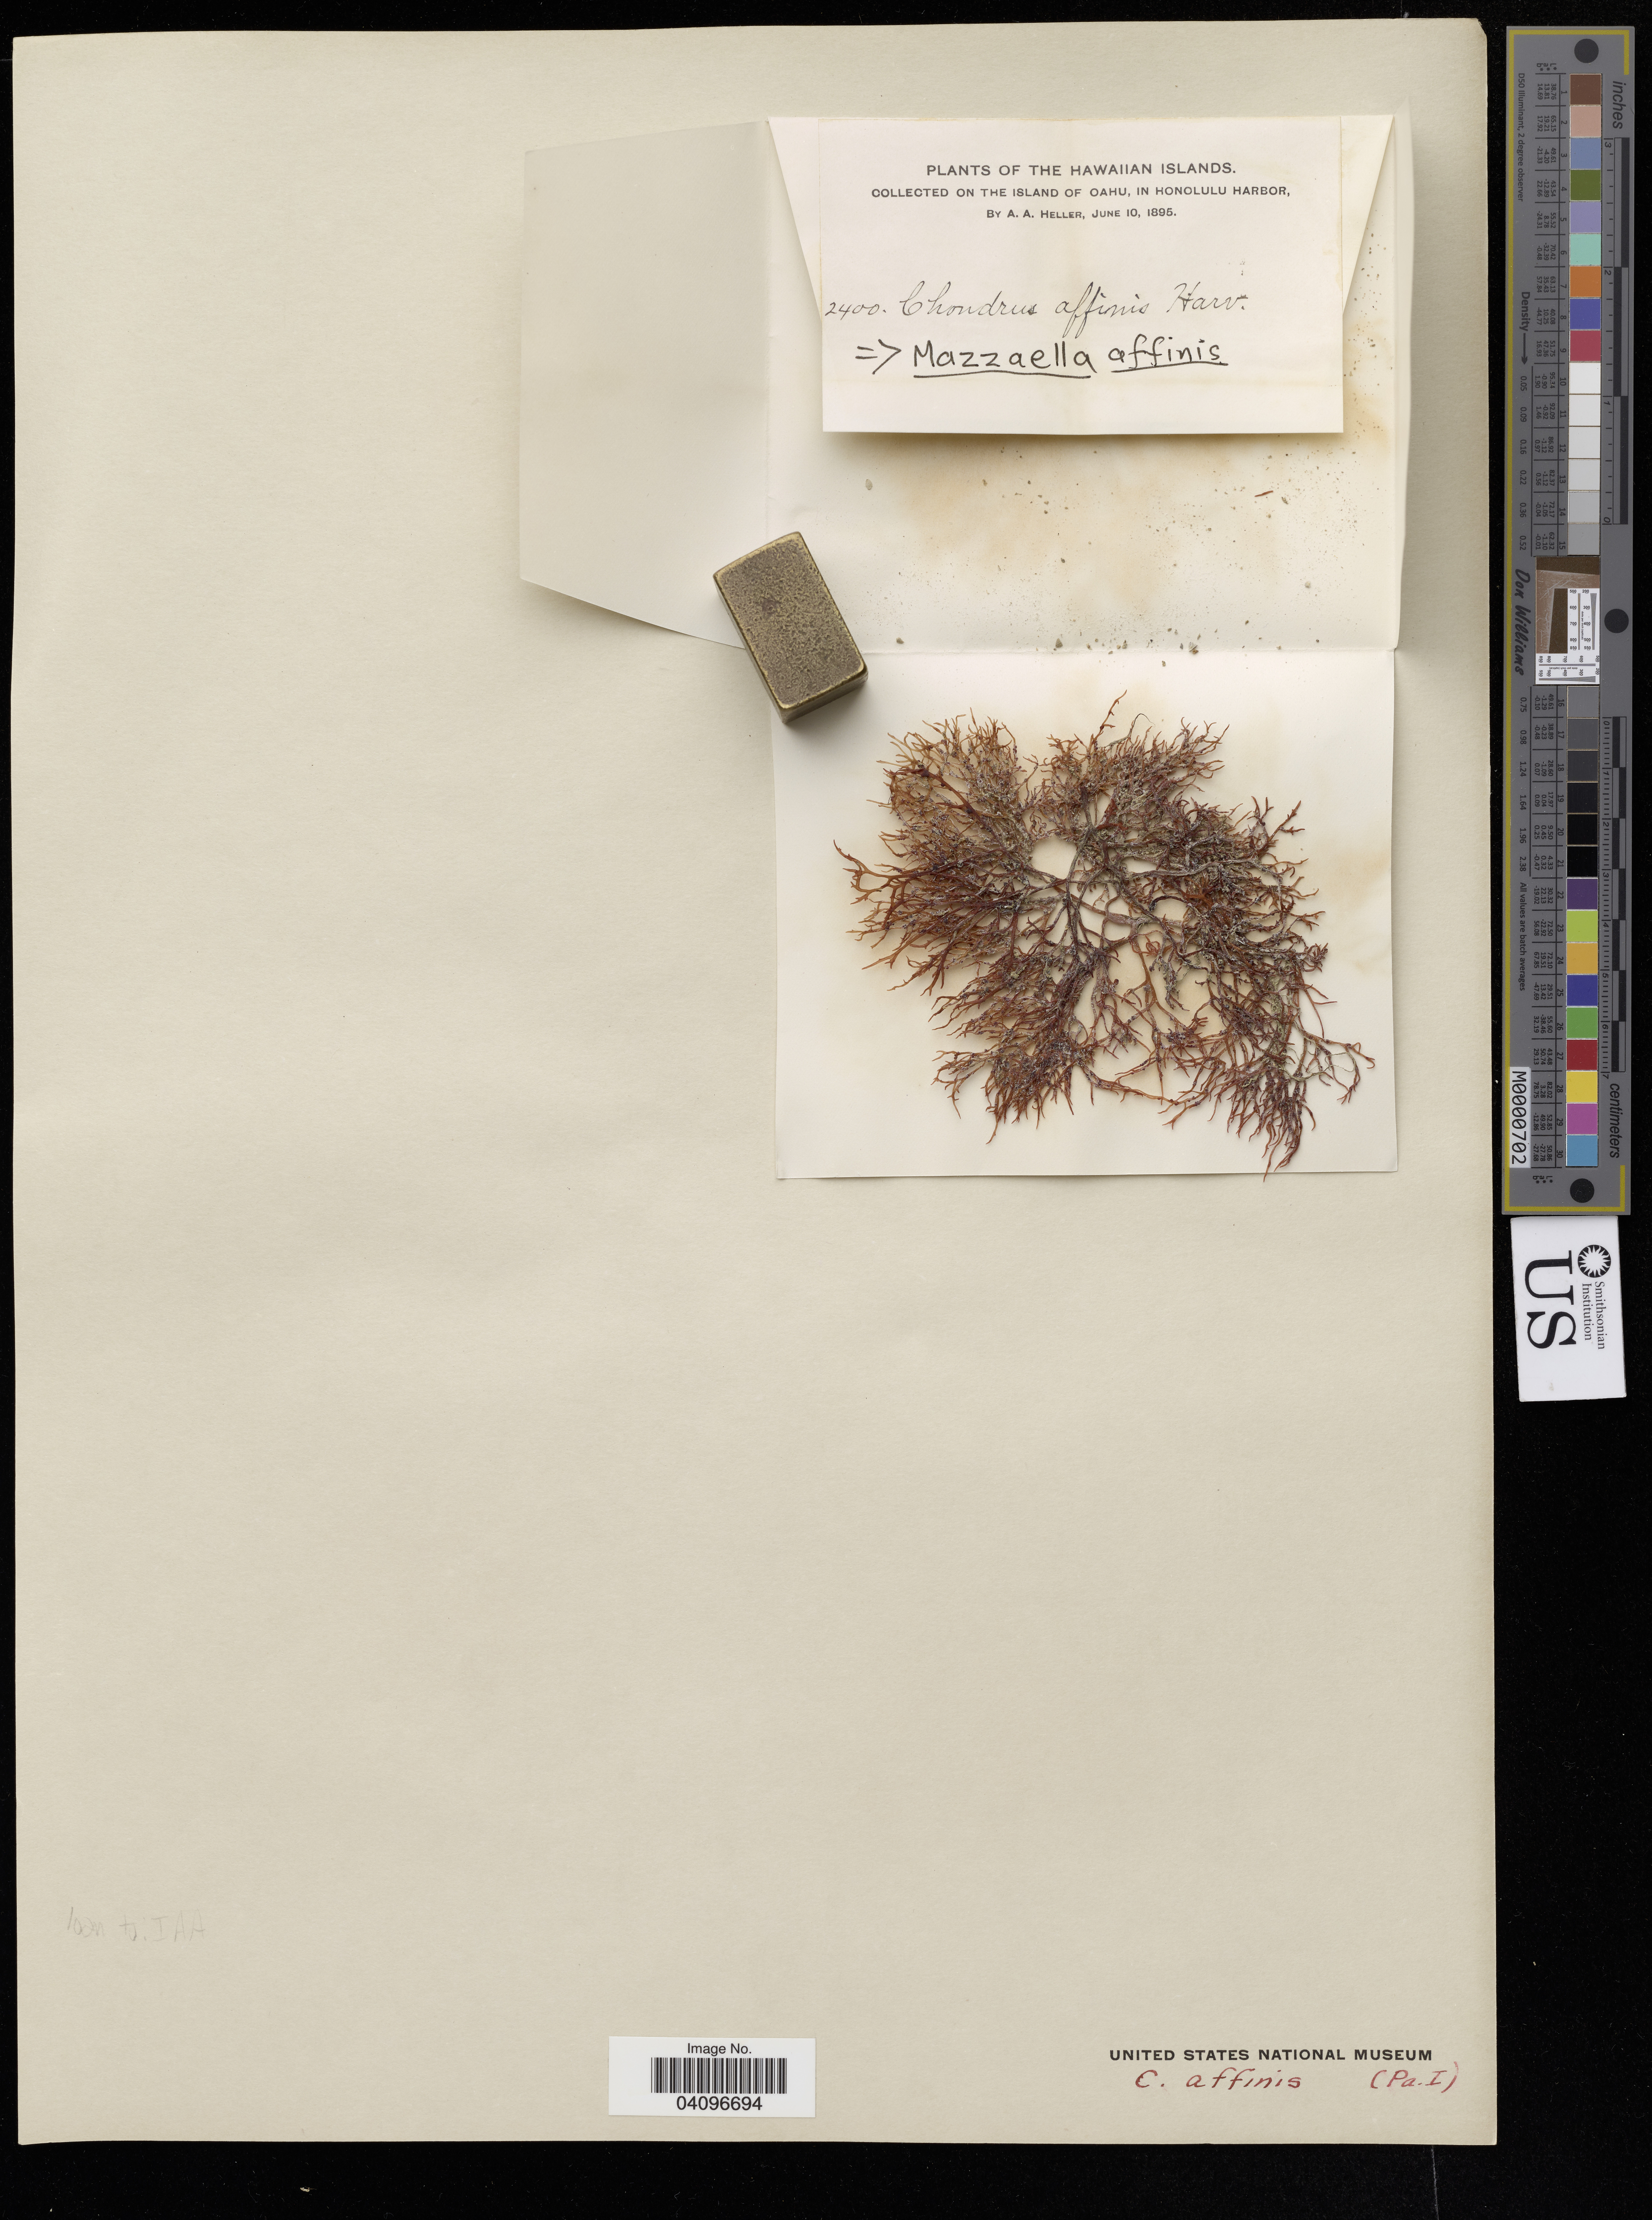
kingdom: Plantae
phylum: Rhodophyta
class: Florideophyceae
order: Gigartinales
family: Gigartinaceae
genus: Mazzaella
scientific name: Mazzaella affinis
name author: (Harvey) Fredericq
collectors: A. Heller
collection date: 1895-06-10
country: United States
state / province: Hawaii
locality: The Hawaiian Islands. The Island of Oahu, in Honolul Harbor.